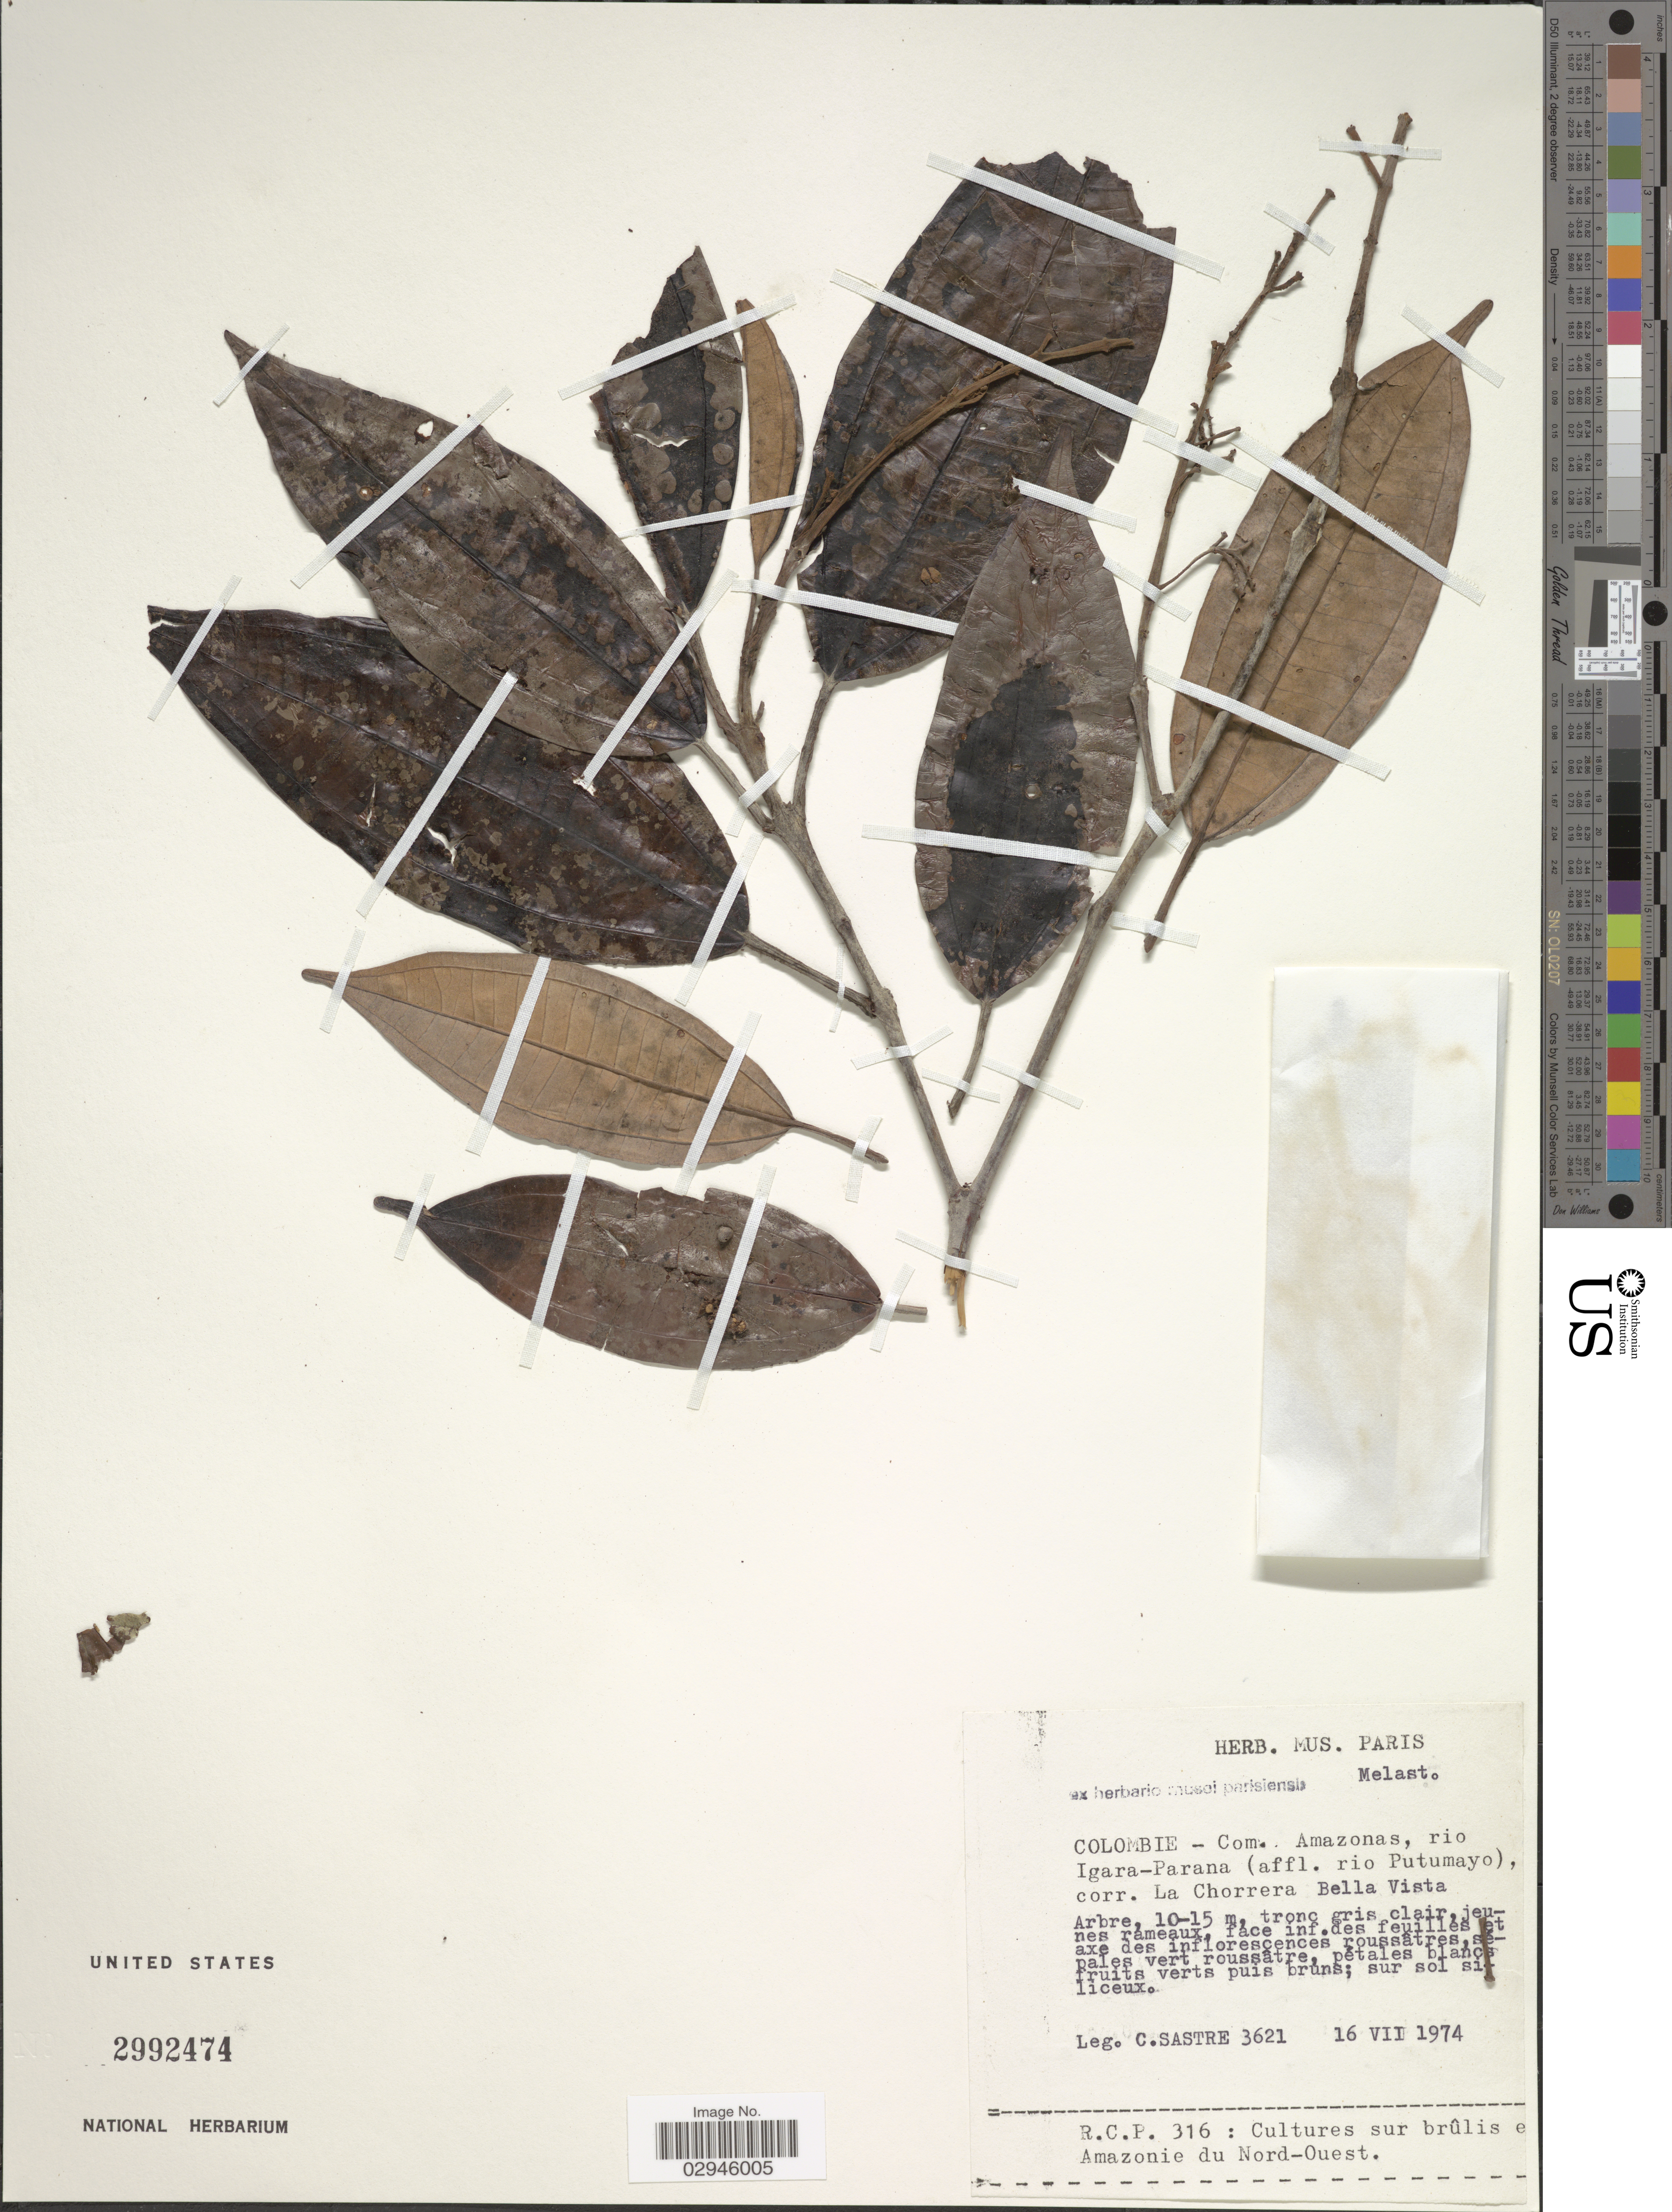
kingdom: Plantae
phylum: Tracheophyta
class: Magnoliopsida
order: Myrtales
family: Melastomataceae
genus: Miconia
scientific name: Miconia sp.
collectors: C. Sastre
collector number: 3621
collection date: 1974-07-16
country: Colombia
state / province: Amazônas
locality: Com. Amazonas, rio Igara-Parana (affl. rio Putumayo), corr. La Chorrera Bella Vista.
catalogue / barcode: US 2992474